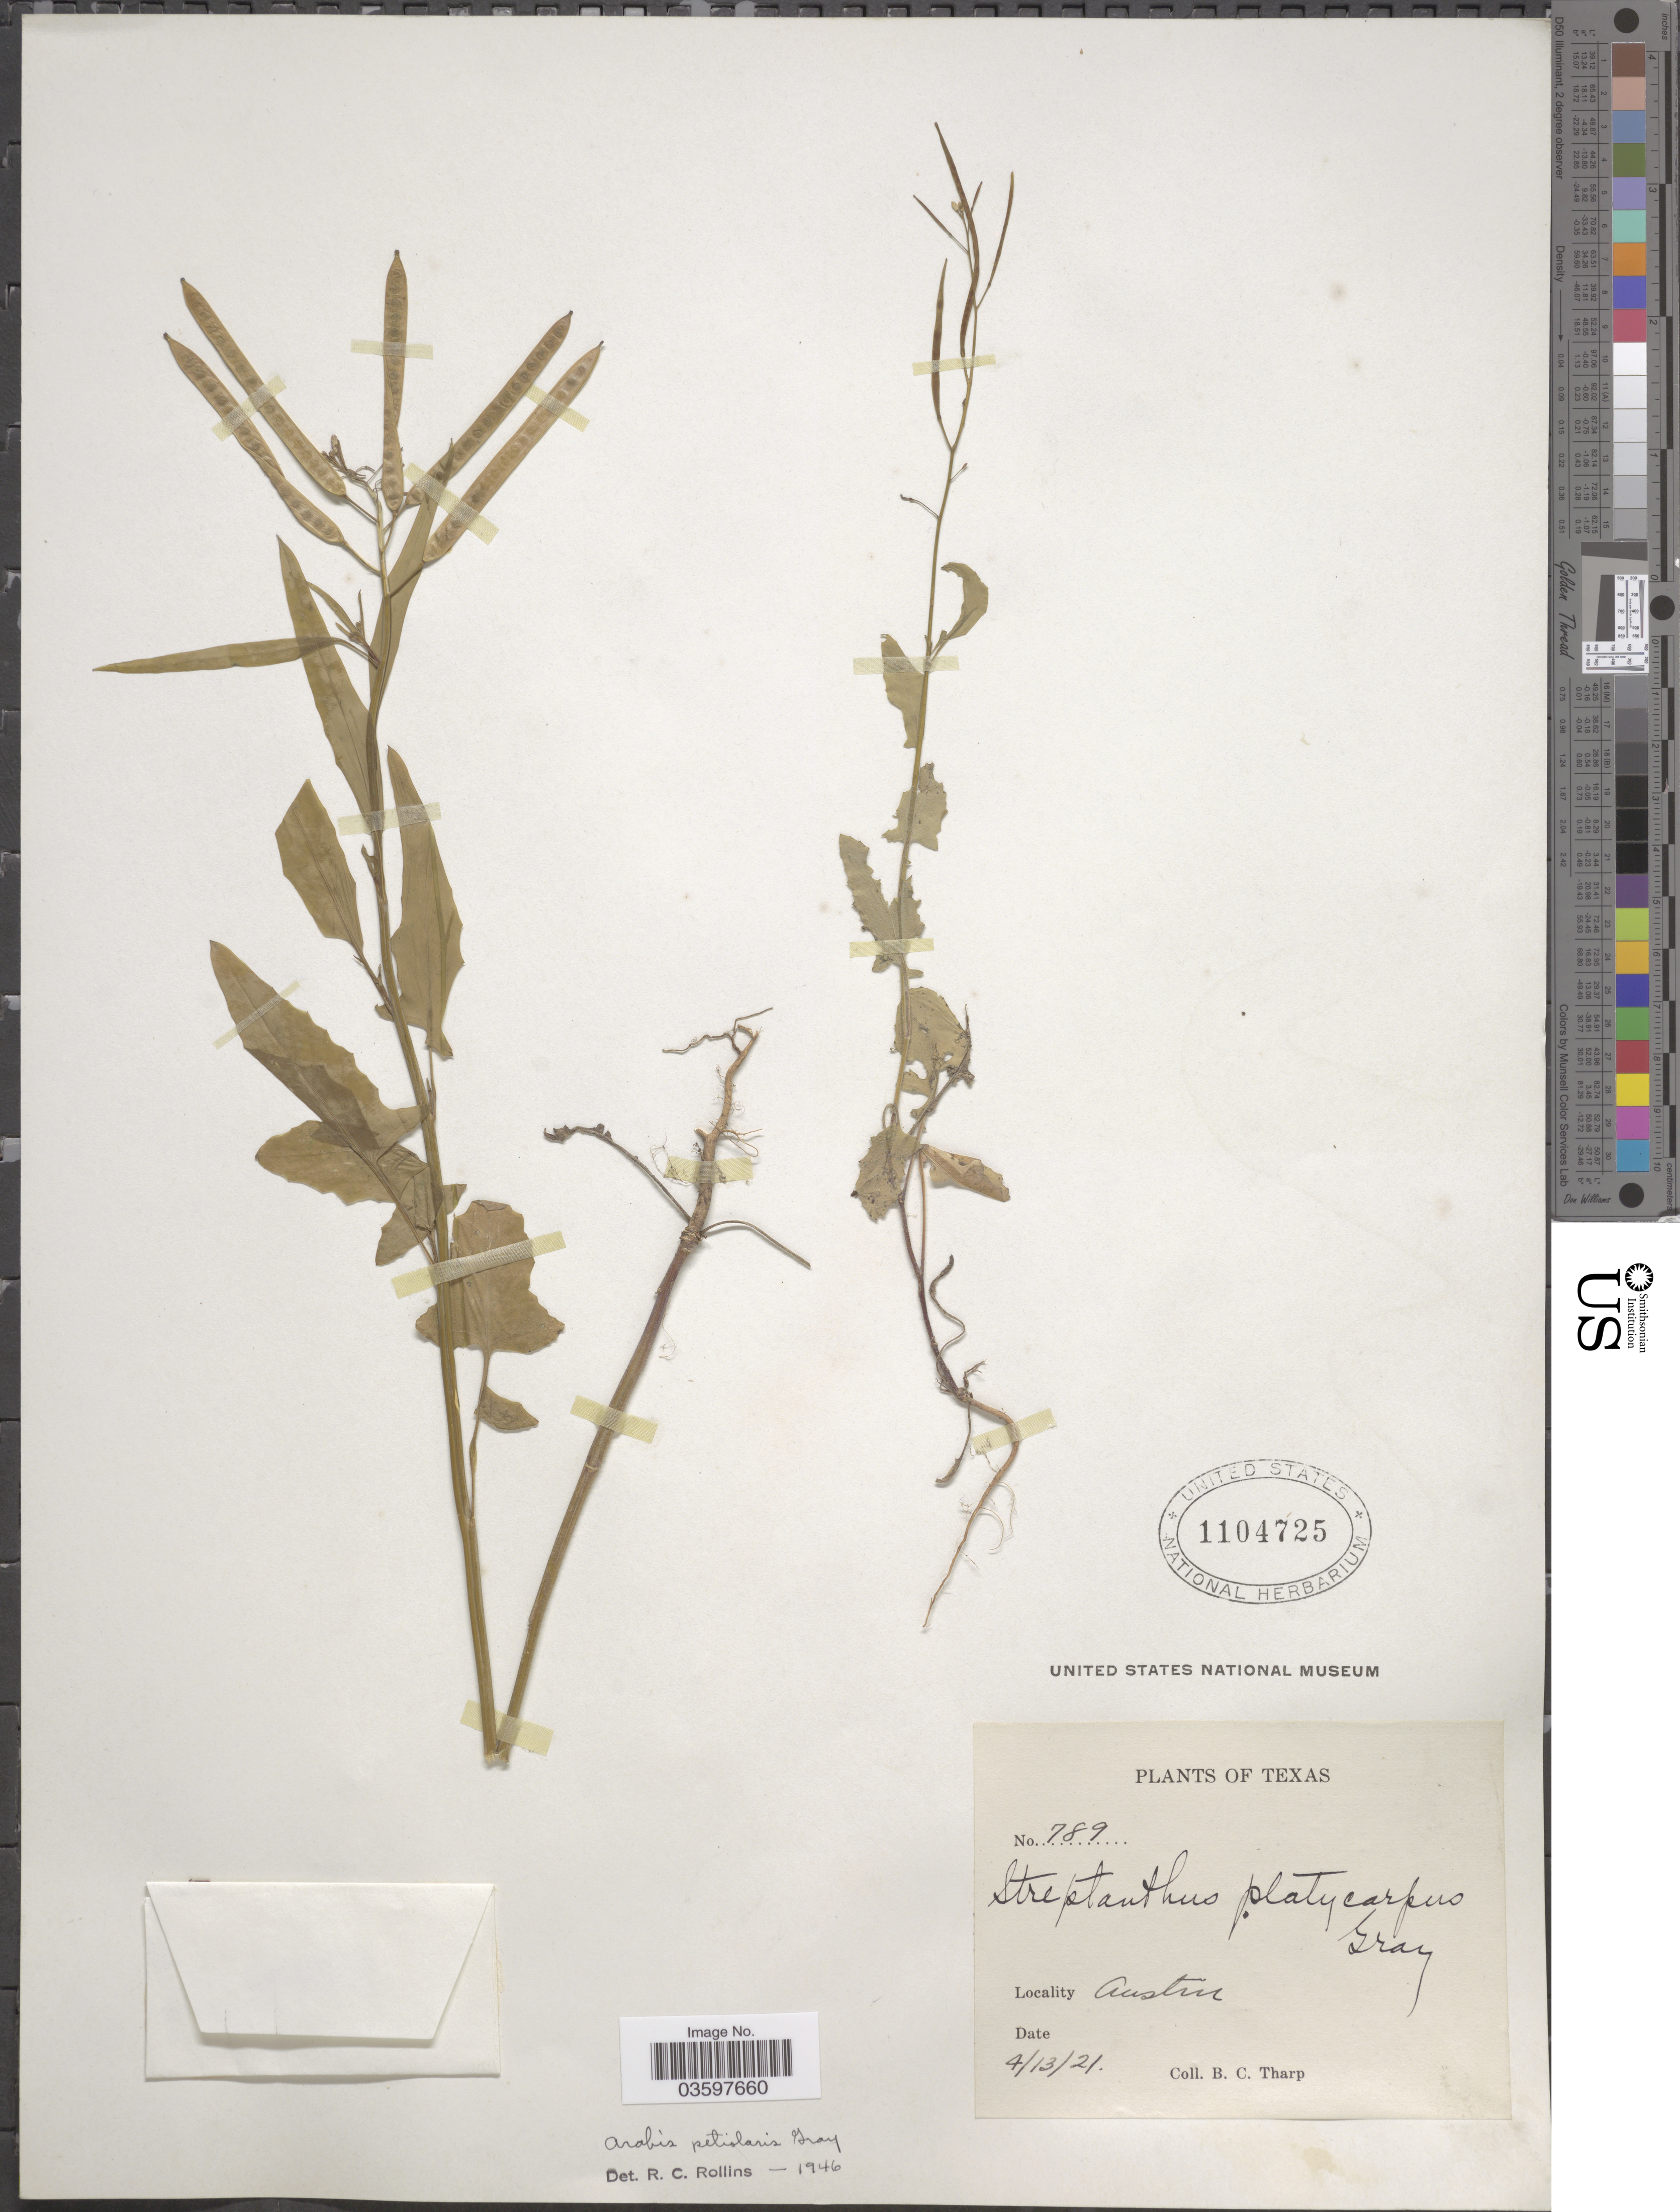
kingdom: Plantae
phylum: Tracheophyta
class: Magnoliopsida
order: Brassicales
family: Brassicaceae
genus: Streptanthus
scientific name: Streptanthus petiolaris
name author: A. Gray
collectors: B. C. Tharp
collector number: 789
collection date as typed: Transcribed d/m/y: 13/4/21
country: United States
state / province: Texas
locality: Austin.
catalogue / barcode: US 1104725